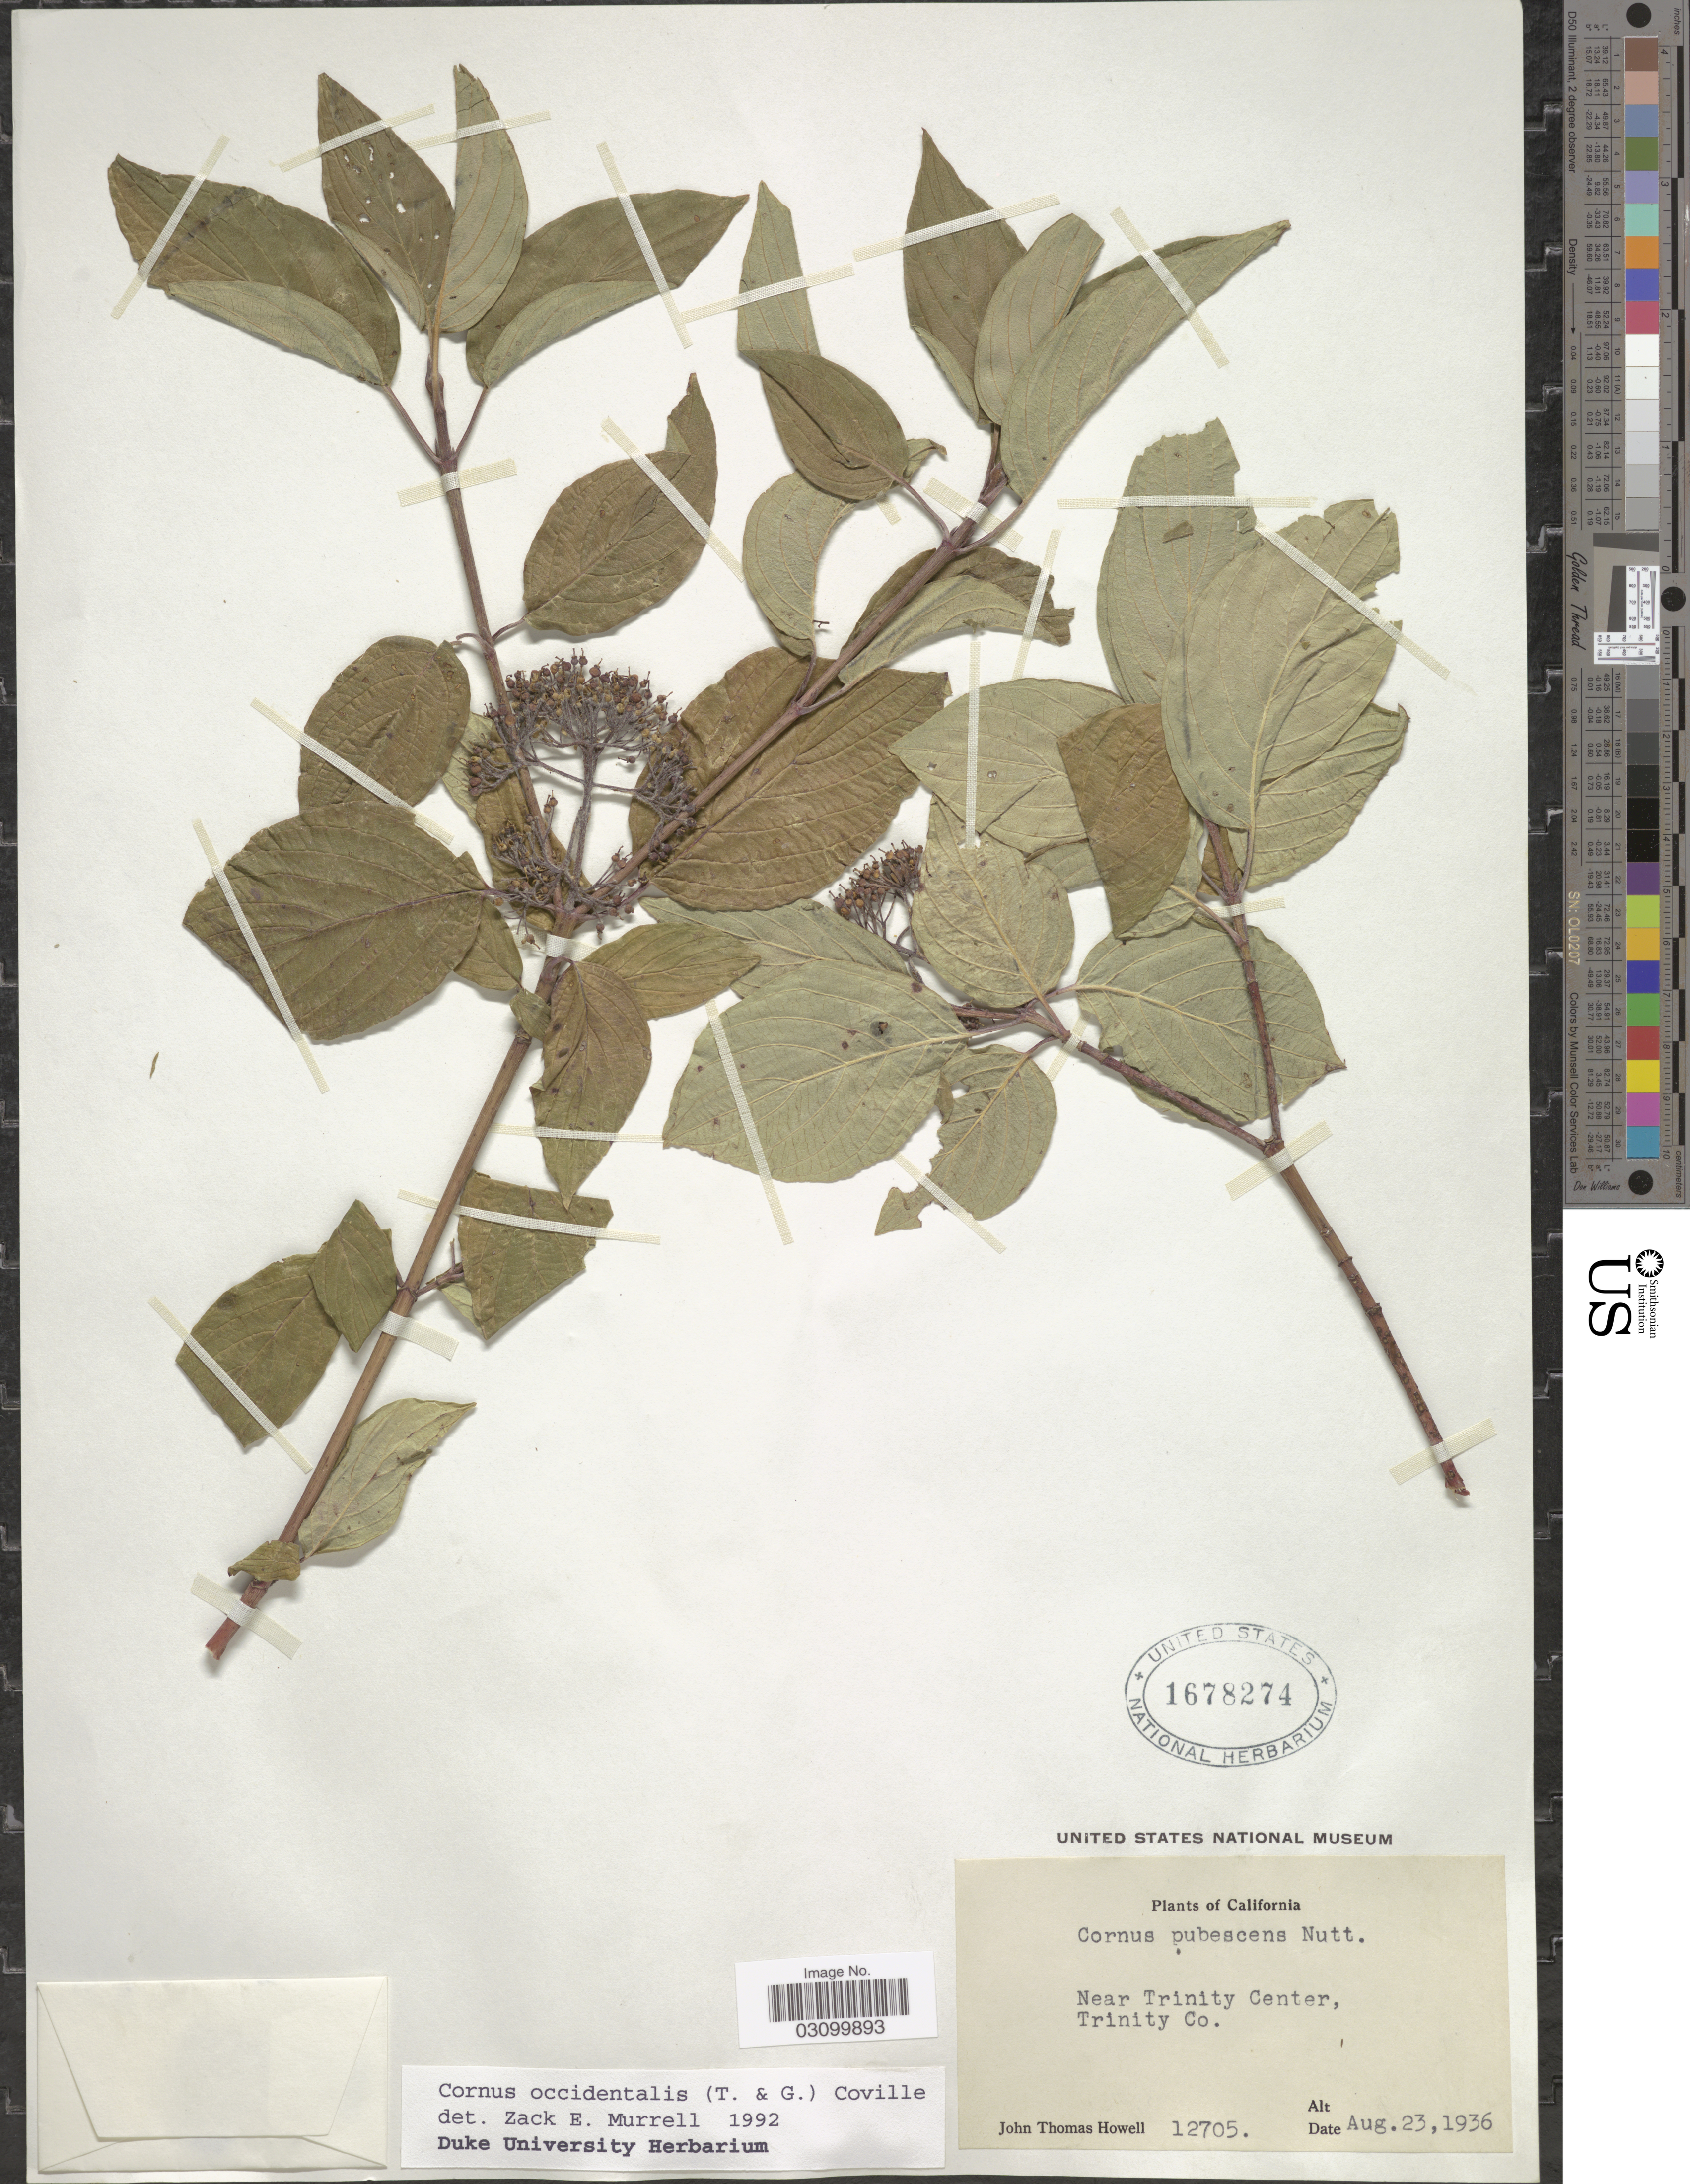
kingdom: Plantae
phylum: Tracheophyta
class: Magnoliopsida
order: Cornales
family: Cornaceae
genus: Cornus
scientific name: Cornus occidentalis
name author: (Torr. & A. Gray) Coville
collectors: J. T. Howell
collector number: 12705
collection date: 1936-08-23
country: United States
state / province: California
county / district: Trinity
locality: Near Trinity Center, Trinity Co.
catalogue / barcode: US 1678274